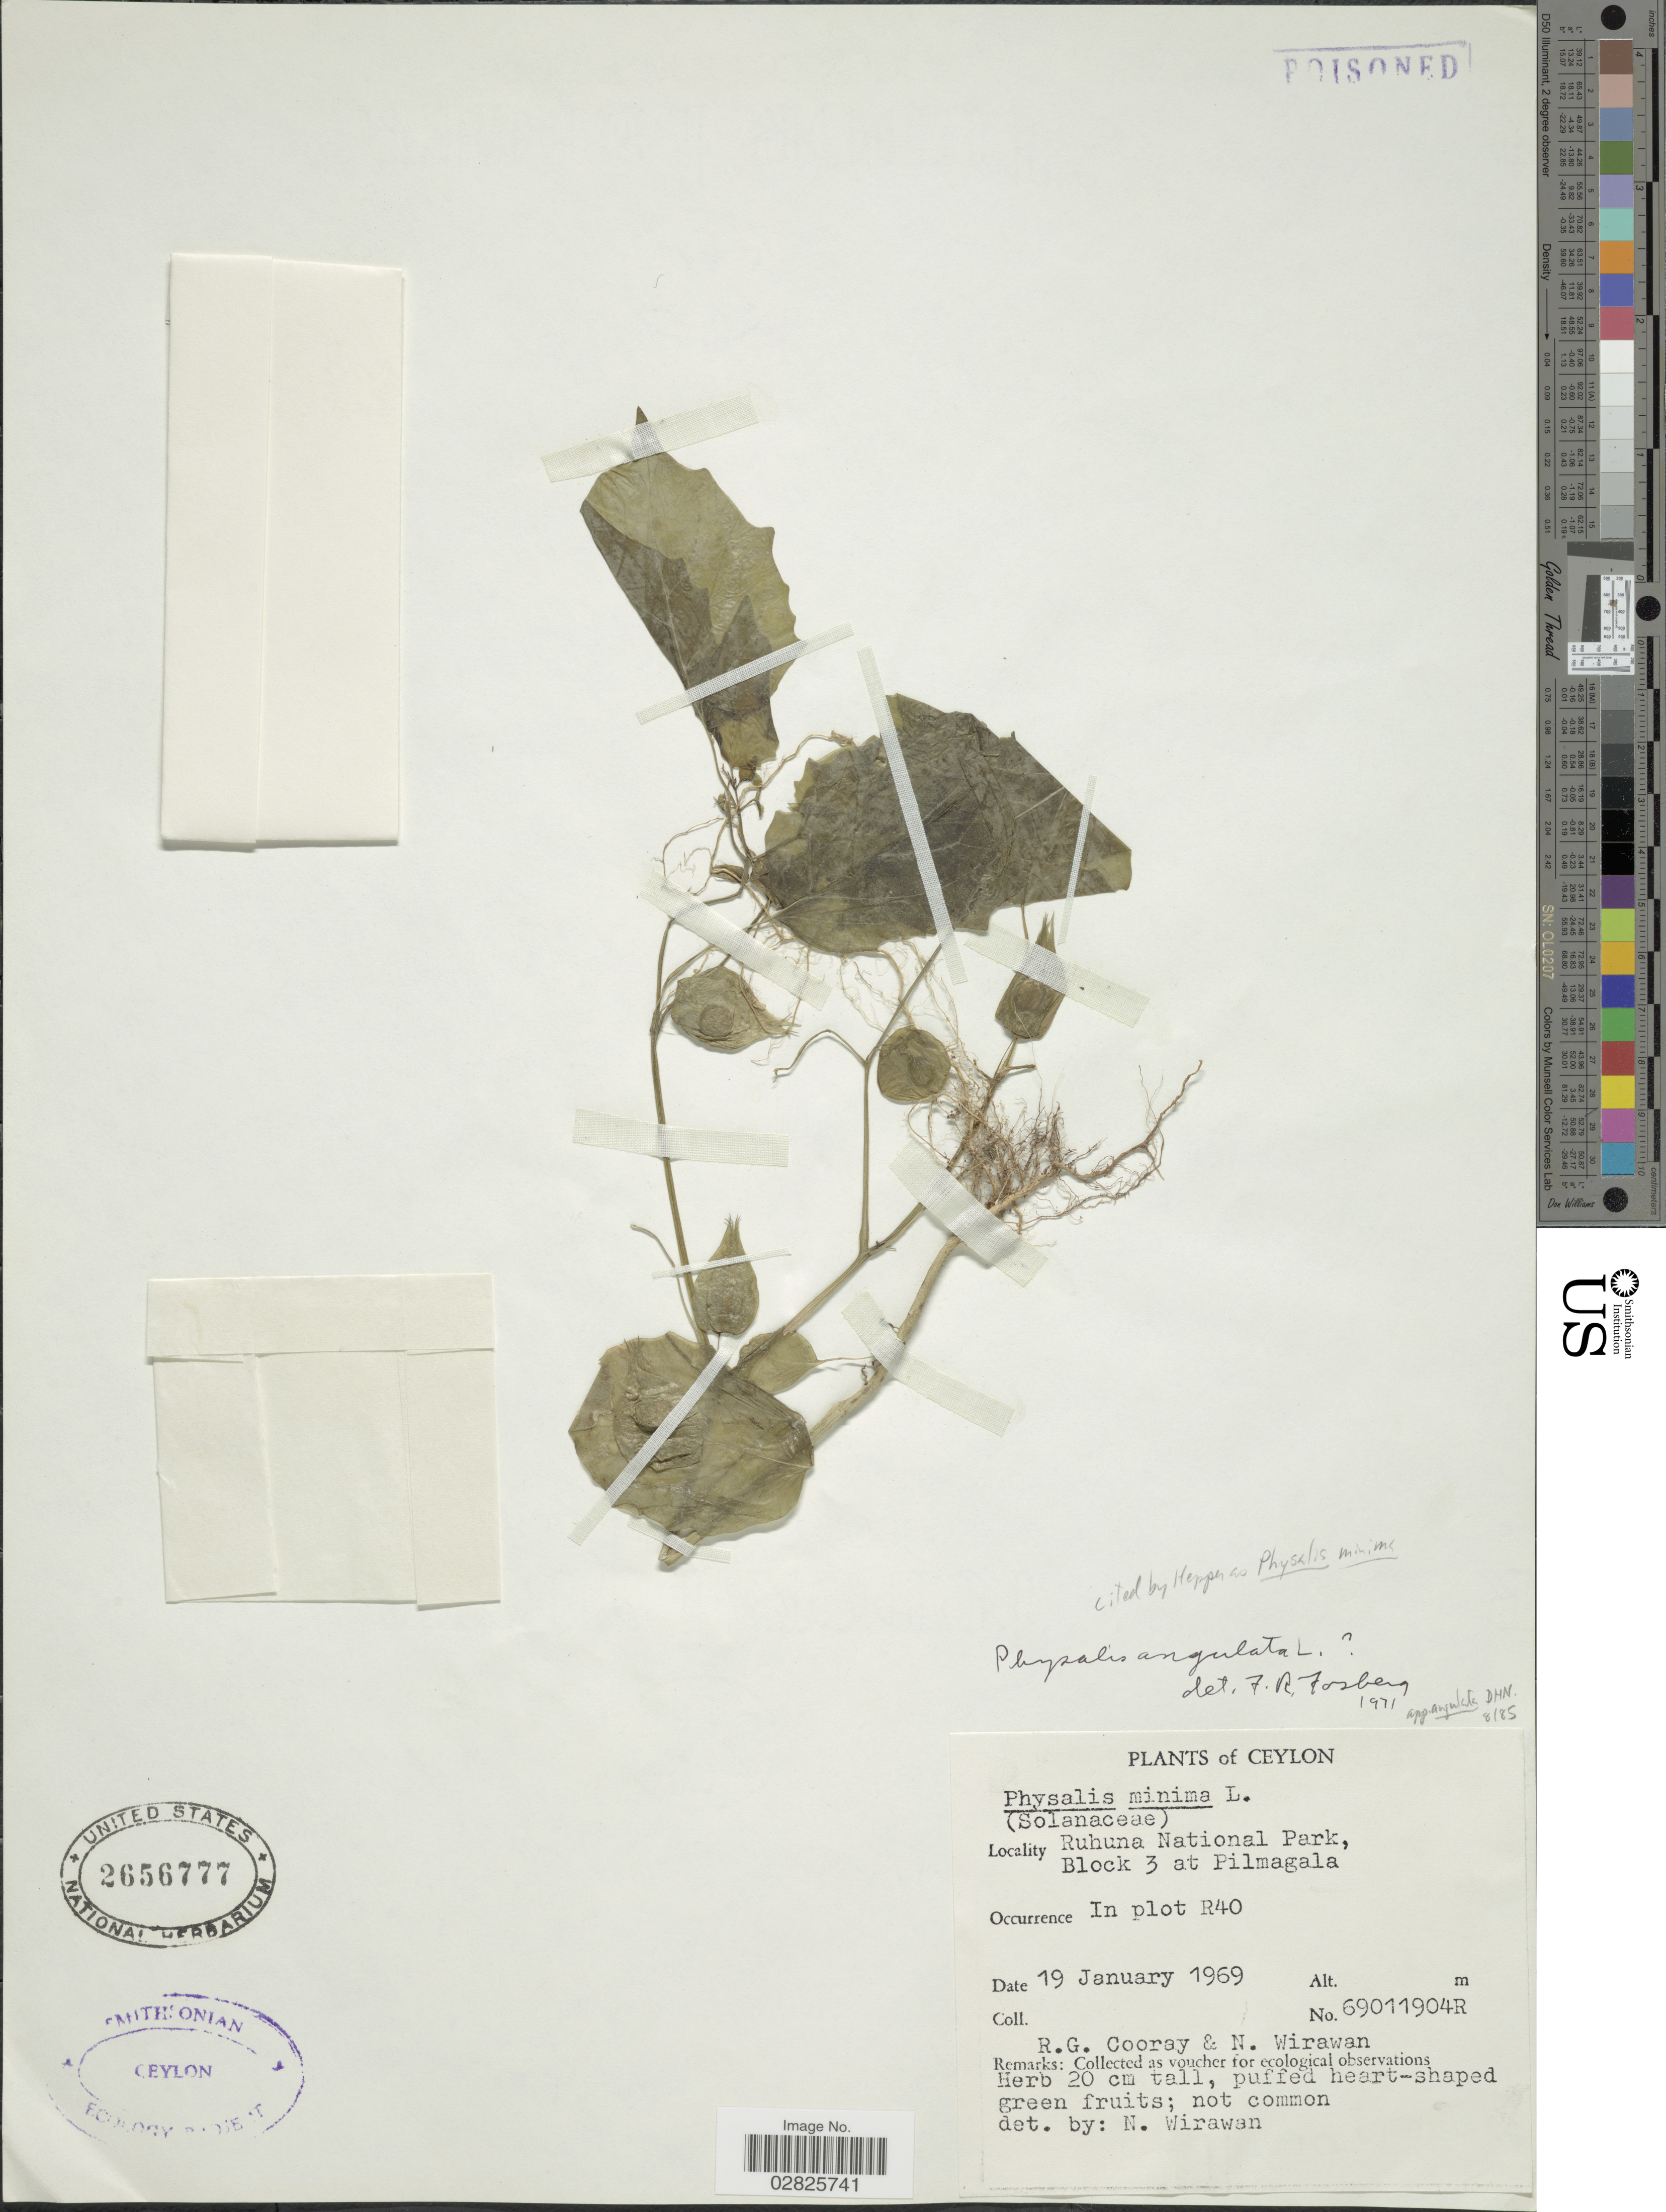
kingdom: Plantae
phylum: Tracheophyta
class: Magnoliopsida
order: Solanales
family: Solanaceae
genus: Physalis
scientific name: Physalis angulata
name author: L.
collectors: R. Cooray & N. Wirawan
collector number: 69011904R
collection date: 1969-01-19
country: Sri Lanka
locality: Ceylon. Ruhuna National National Park, Block 3 at Pilmagala. In plot R40.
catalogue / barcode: US 2656777